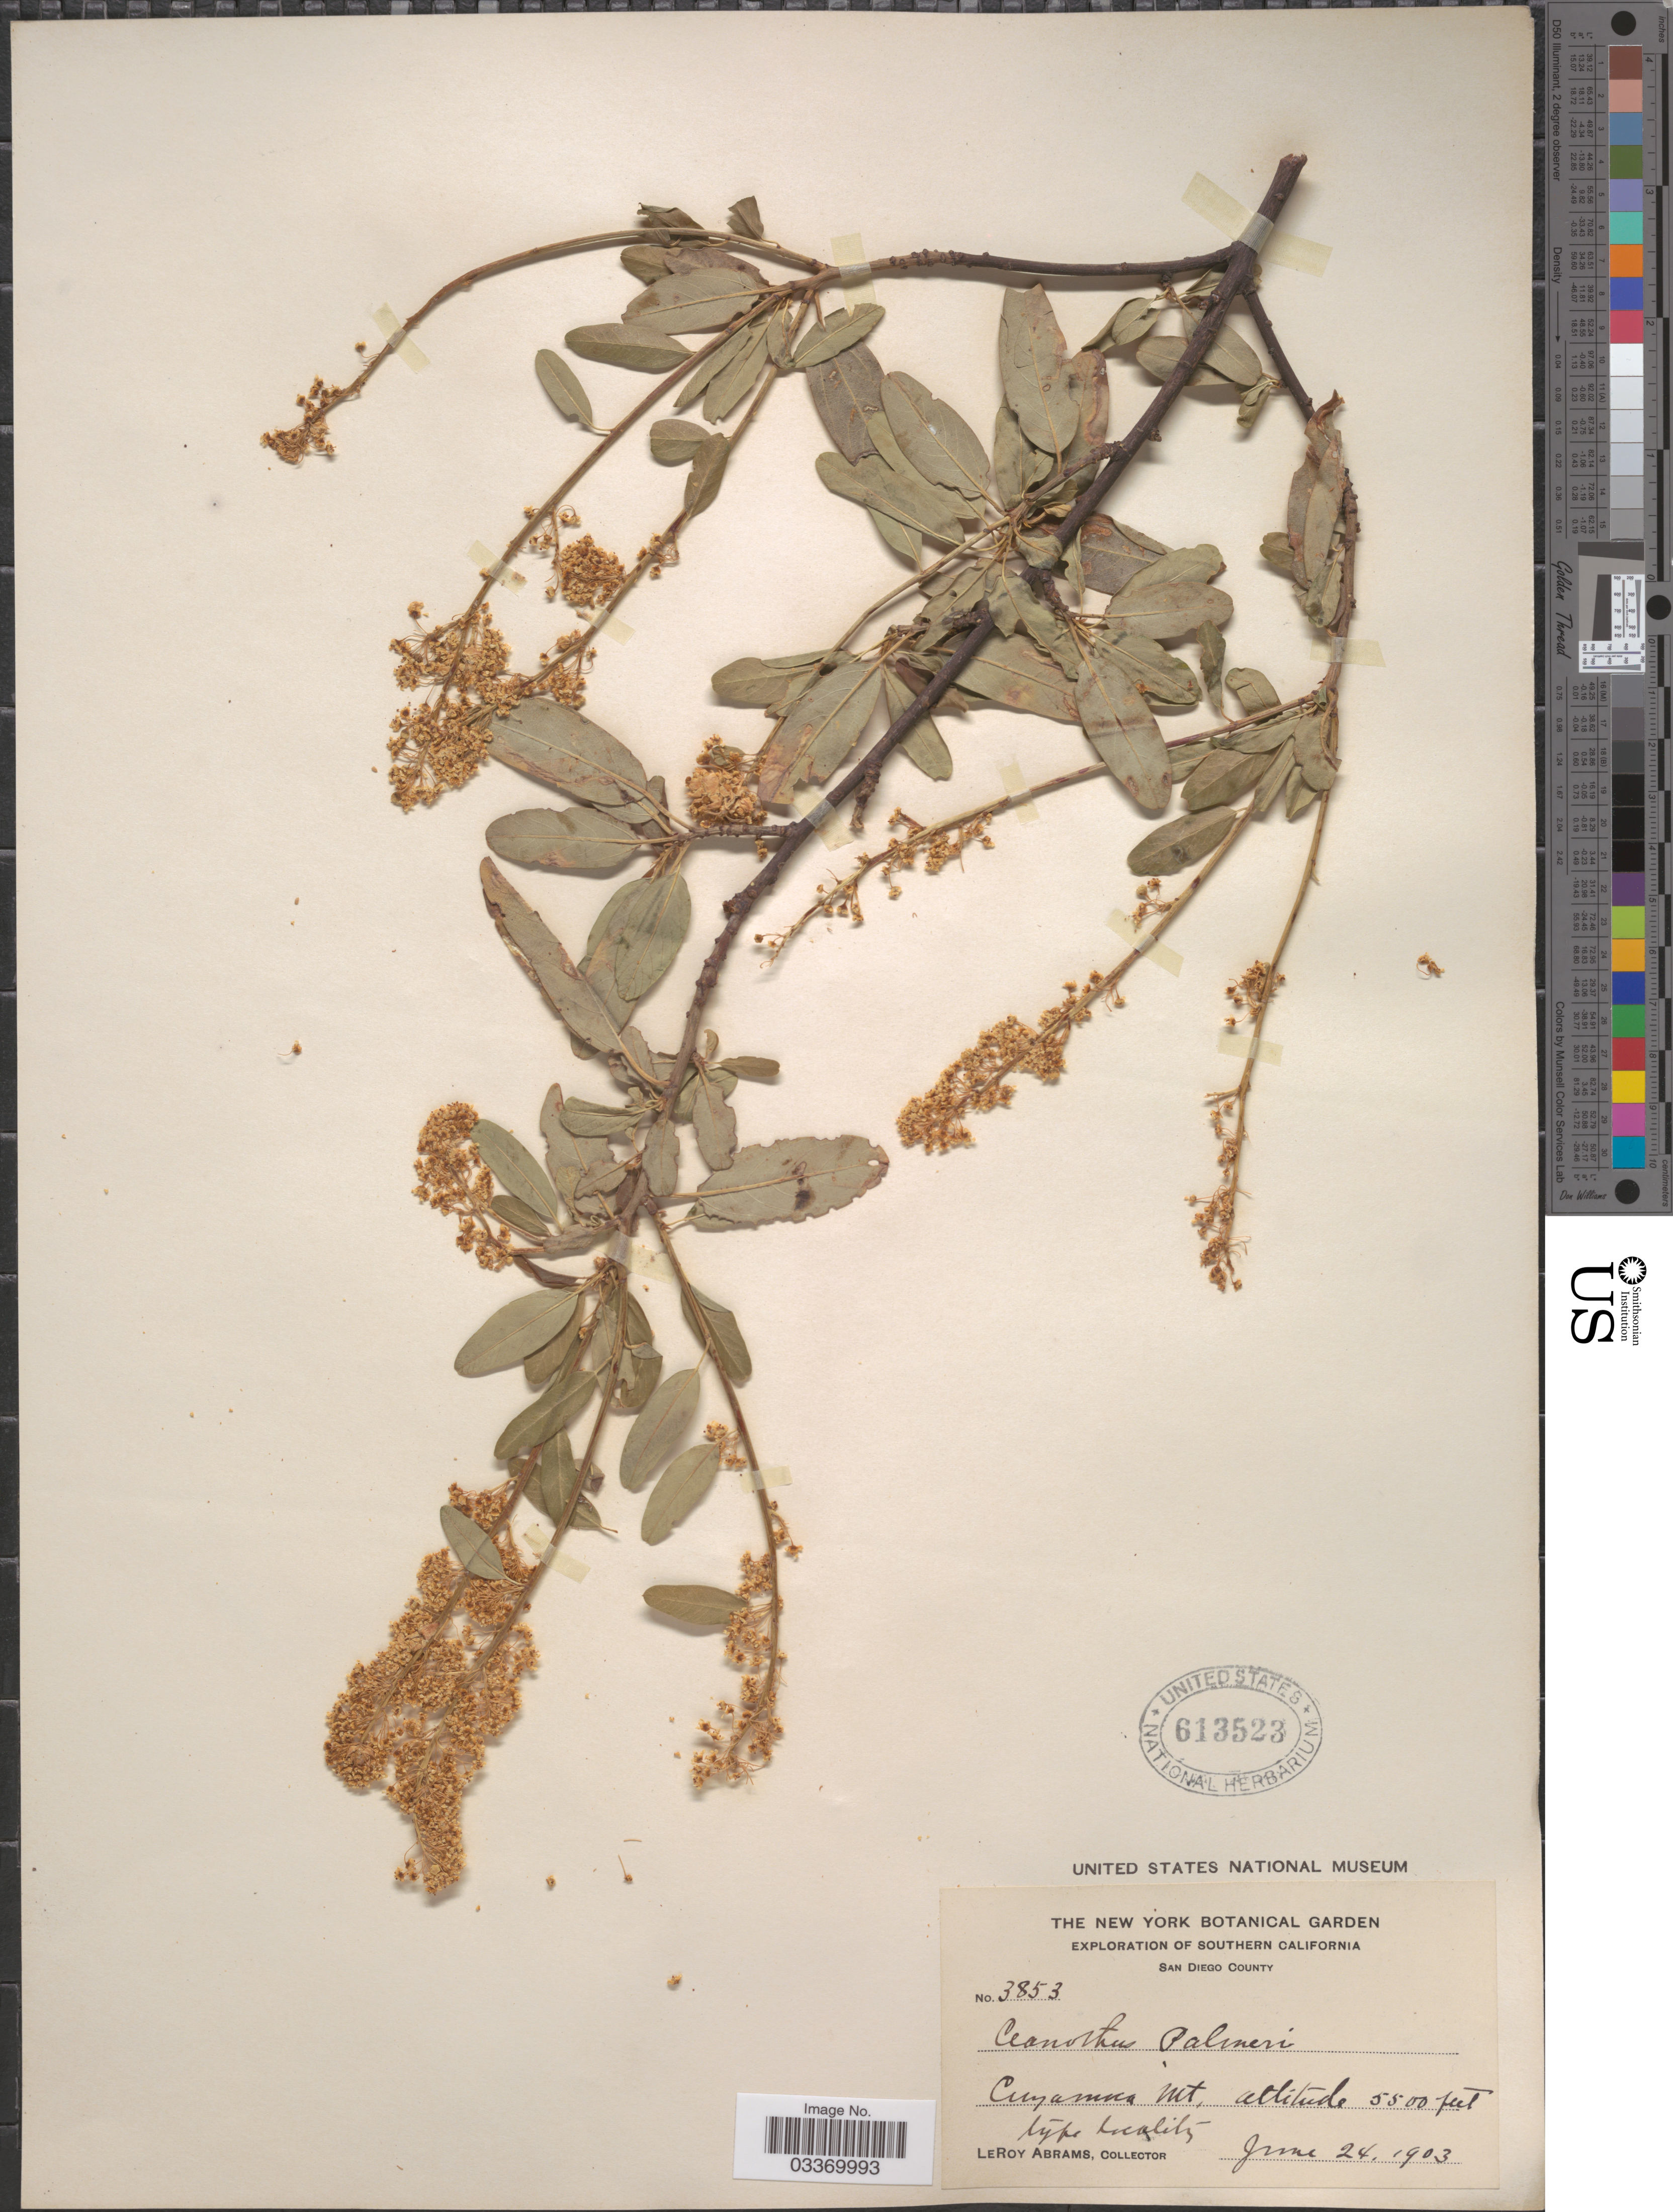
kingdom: Plantae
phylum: Tracheophyta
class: Magnoliopsida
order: Rosales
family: Rhamnaceae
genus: Ceanothus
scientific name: Ceanothus palmeri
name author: Trel.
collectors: L. Abrams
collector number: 3853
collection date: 1903-06-24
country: United States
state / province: California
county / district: San Diego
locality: Southern California. [unsure placement] San Diego County. Cuyamaca Mt.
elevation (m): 1676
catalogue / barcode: US 613523